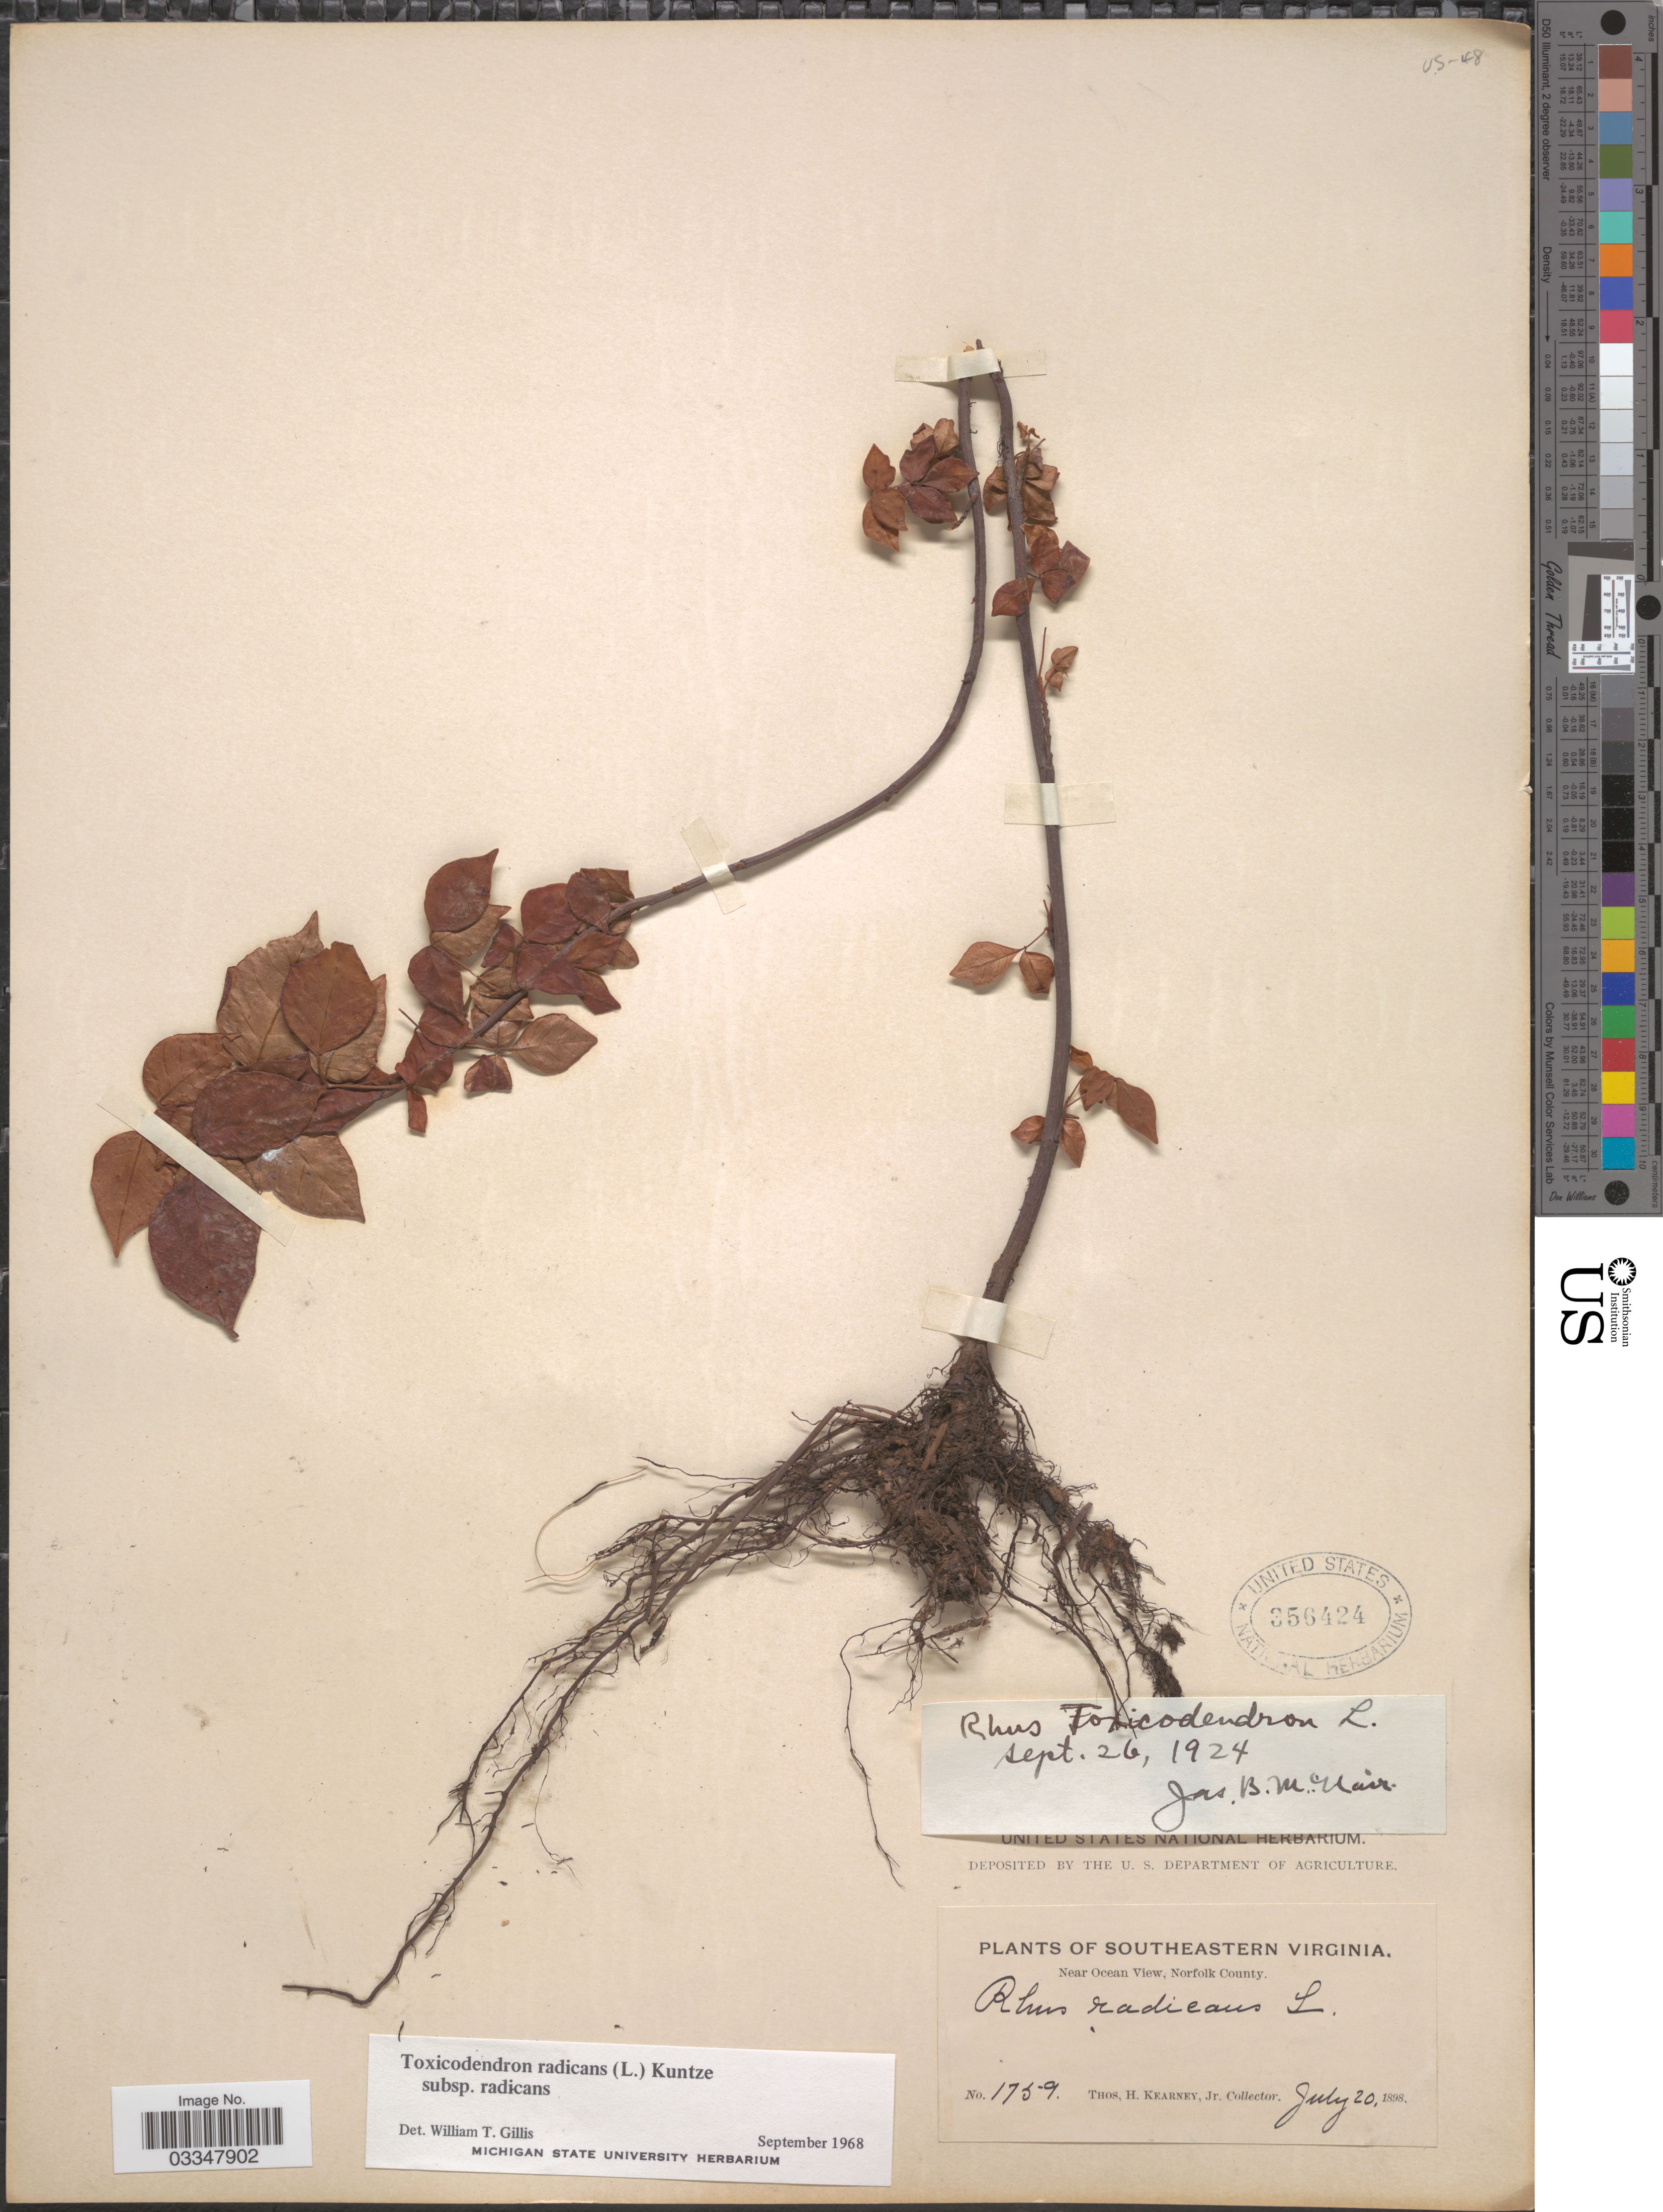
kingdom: Plantae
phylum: Tracheophyta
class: Magnoliopsida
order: Sapindales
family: Anacardiaceae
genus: Toxicodendron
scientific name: Toxicodendron radicans subsp. radicans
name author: (L.) Kuntze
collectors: T. H. Kearney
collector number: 1759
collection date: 1898-07-20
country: United States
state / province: Virginia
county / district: City of Norfolk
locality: Southeastern Virginia. Near Ocean View, Norfolk County.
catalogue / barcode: US 356424